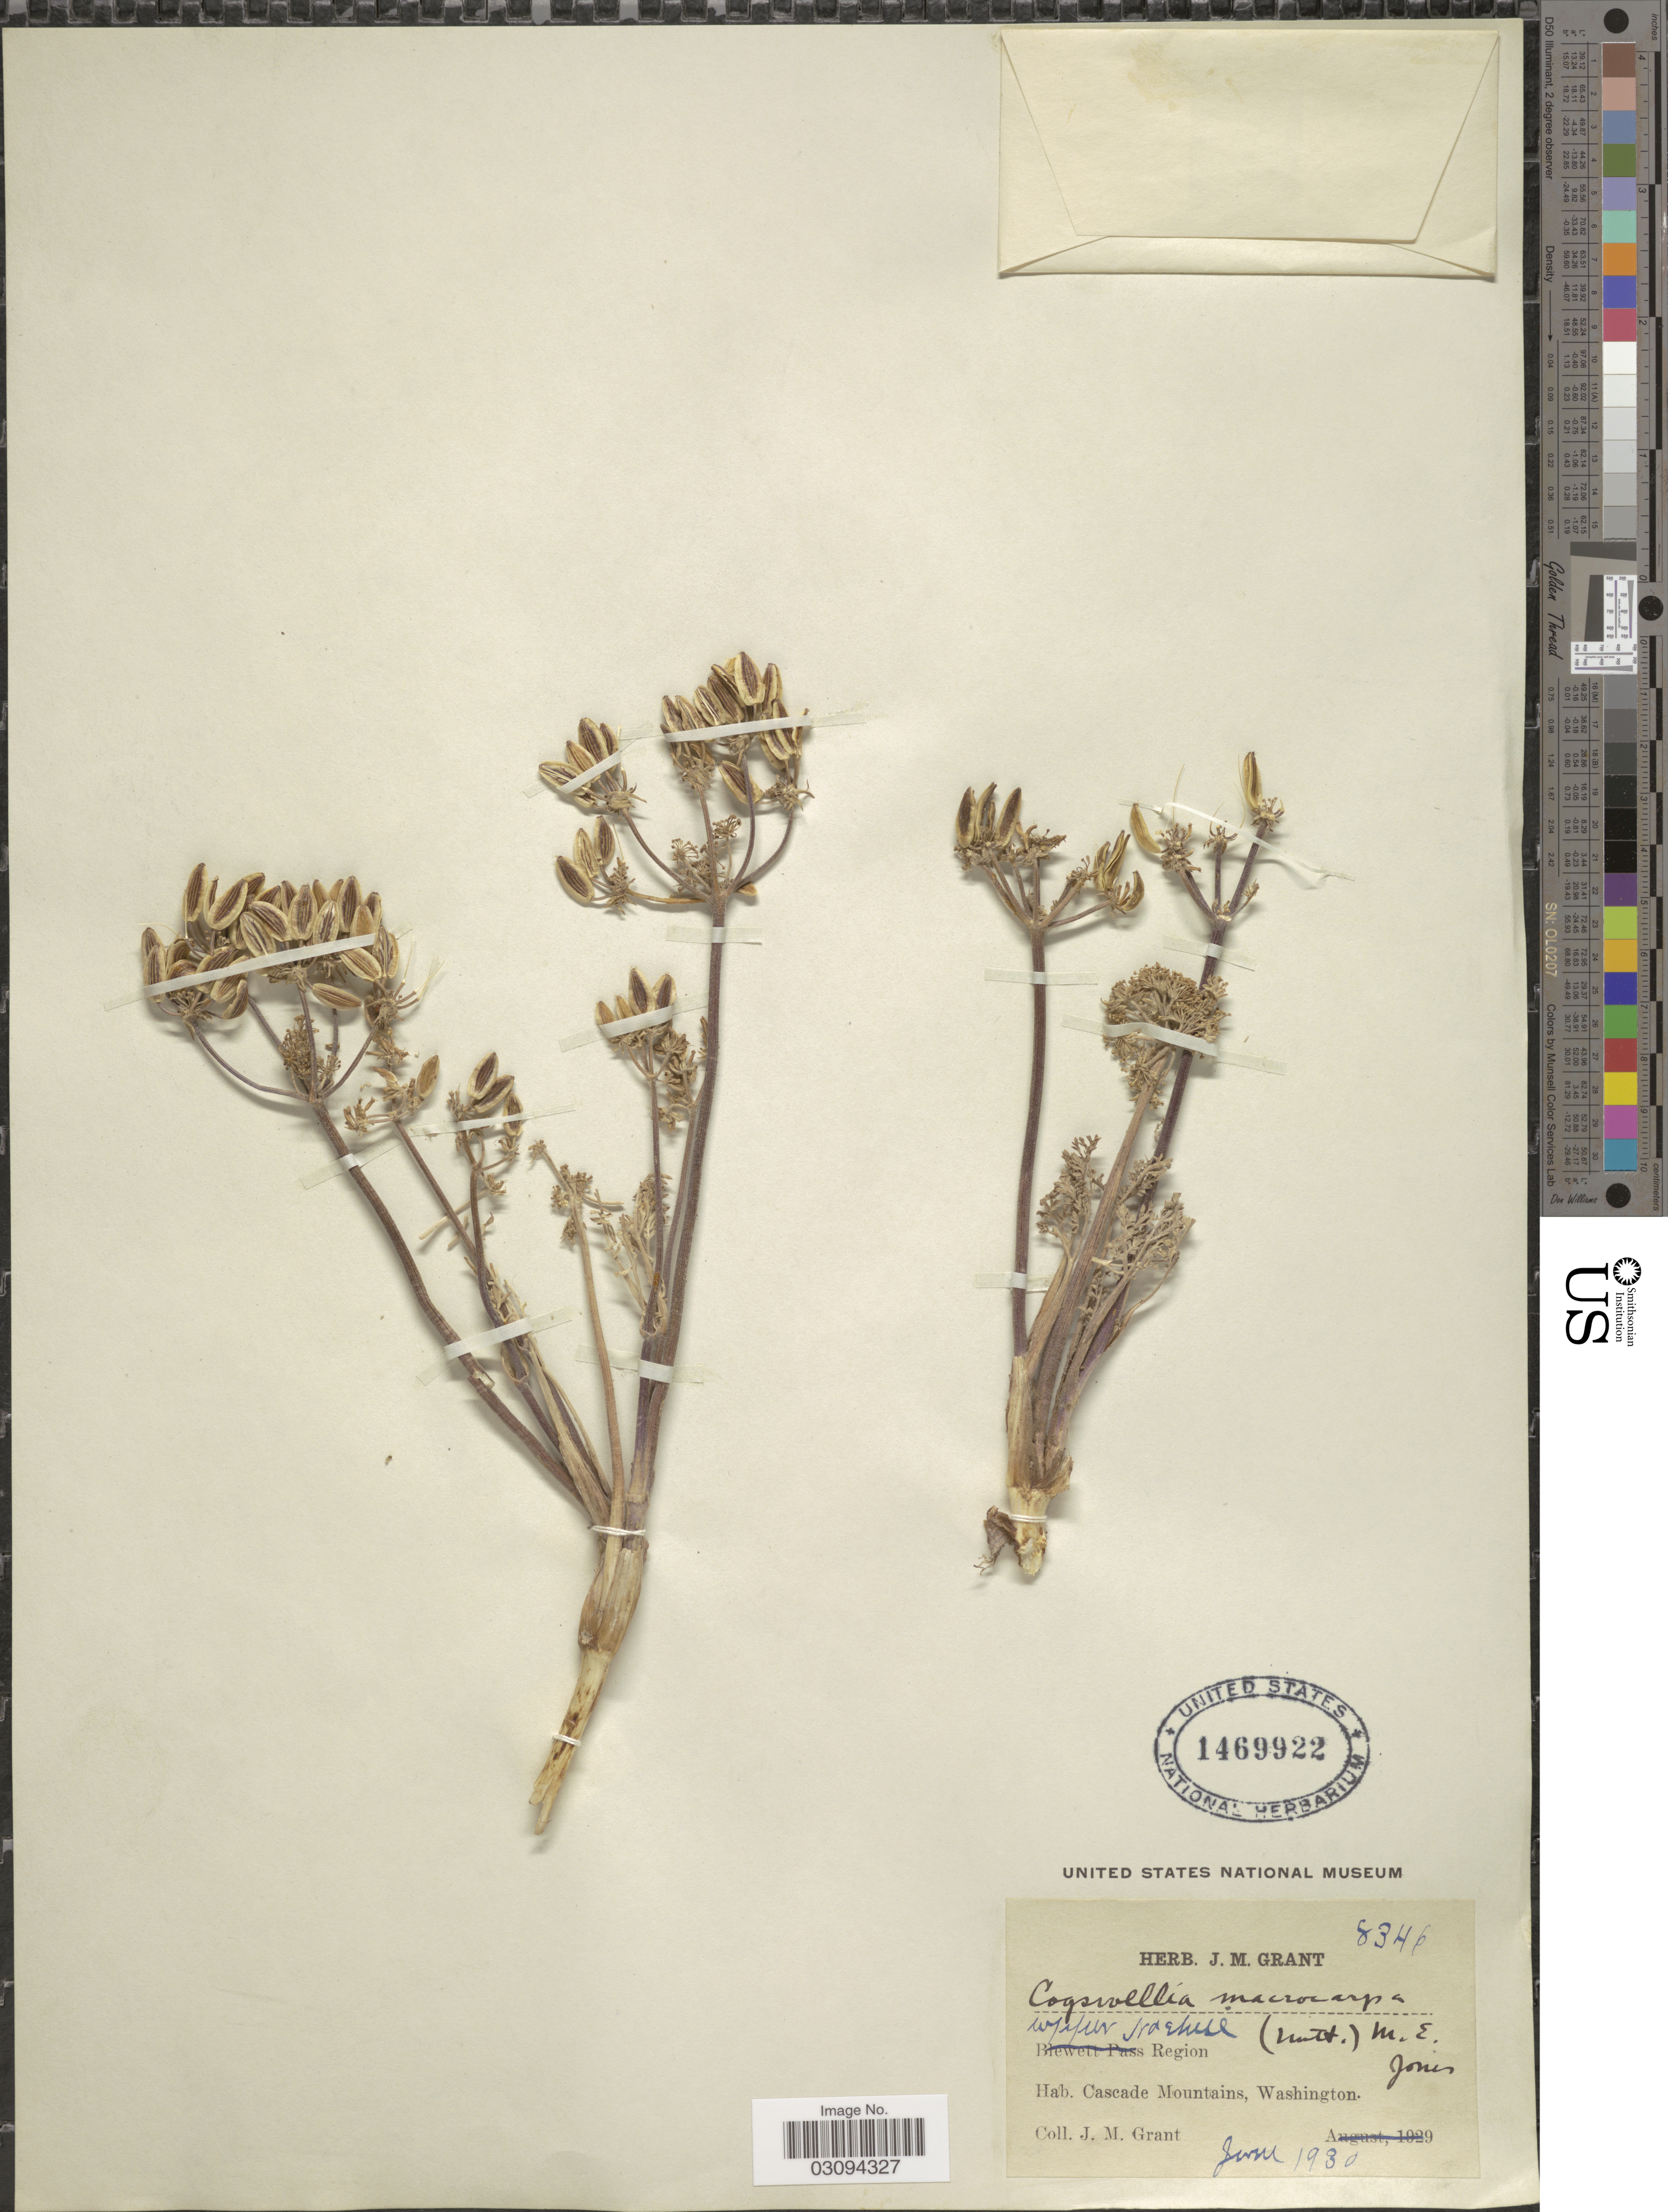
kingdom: Plantae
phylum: Tracheophyta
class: Magnoliopsida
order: Apiales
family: Apiaceae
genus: Lomatium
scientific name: Lomatium macrocarpum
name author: (Hook. et al.) J.M. Coult. & Rose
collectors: J. M. Grant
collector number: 8346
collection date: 1930-06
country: United States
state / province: Washington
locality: Upper Nashes Region. Cascade Mountains.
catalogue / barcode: US 1469922